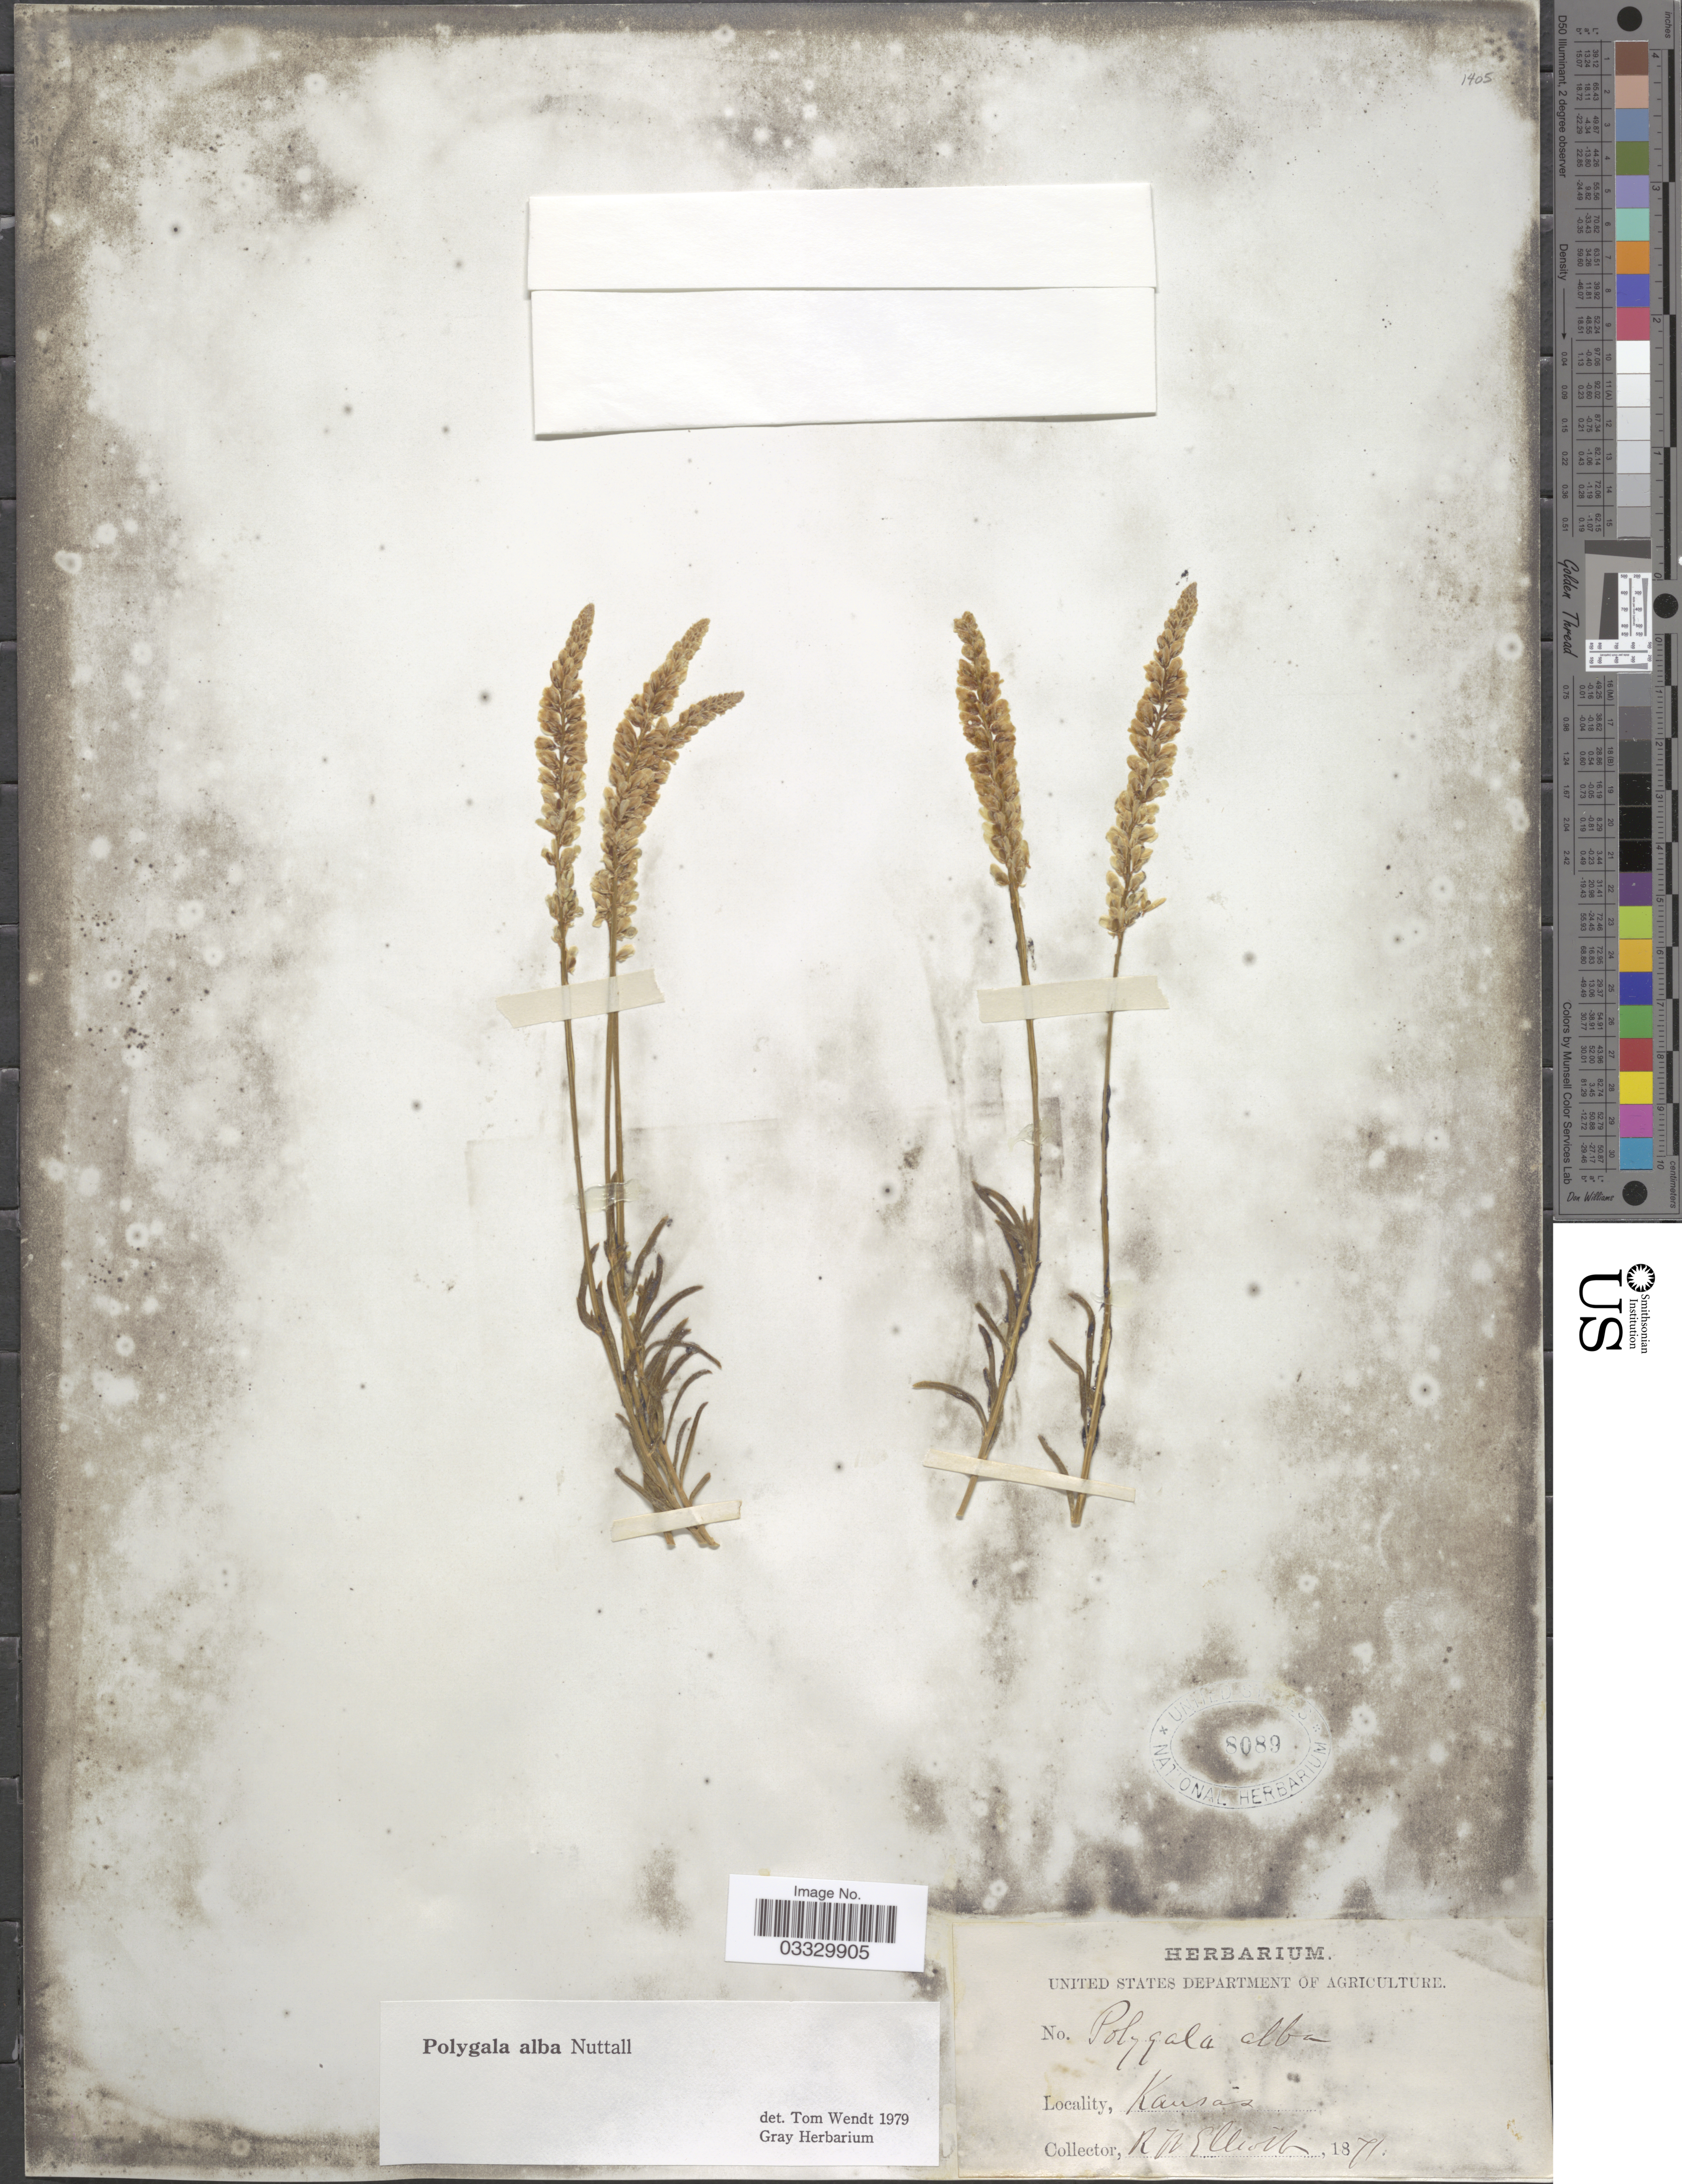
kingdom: Plantae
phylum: Tracheophyta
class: Magnoliopsida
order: Fabales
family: Polygalaceae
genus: Polygala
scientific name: Polygala alba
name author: Nutt.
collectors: R. Elliott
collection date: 1871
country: United States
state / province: Kansas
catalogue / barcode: US 8089